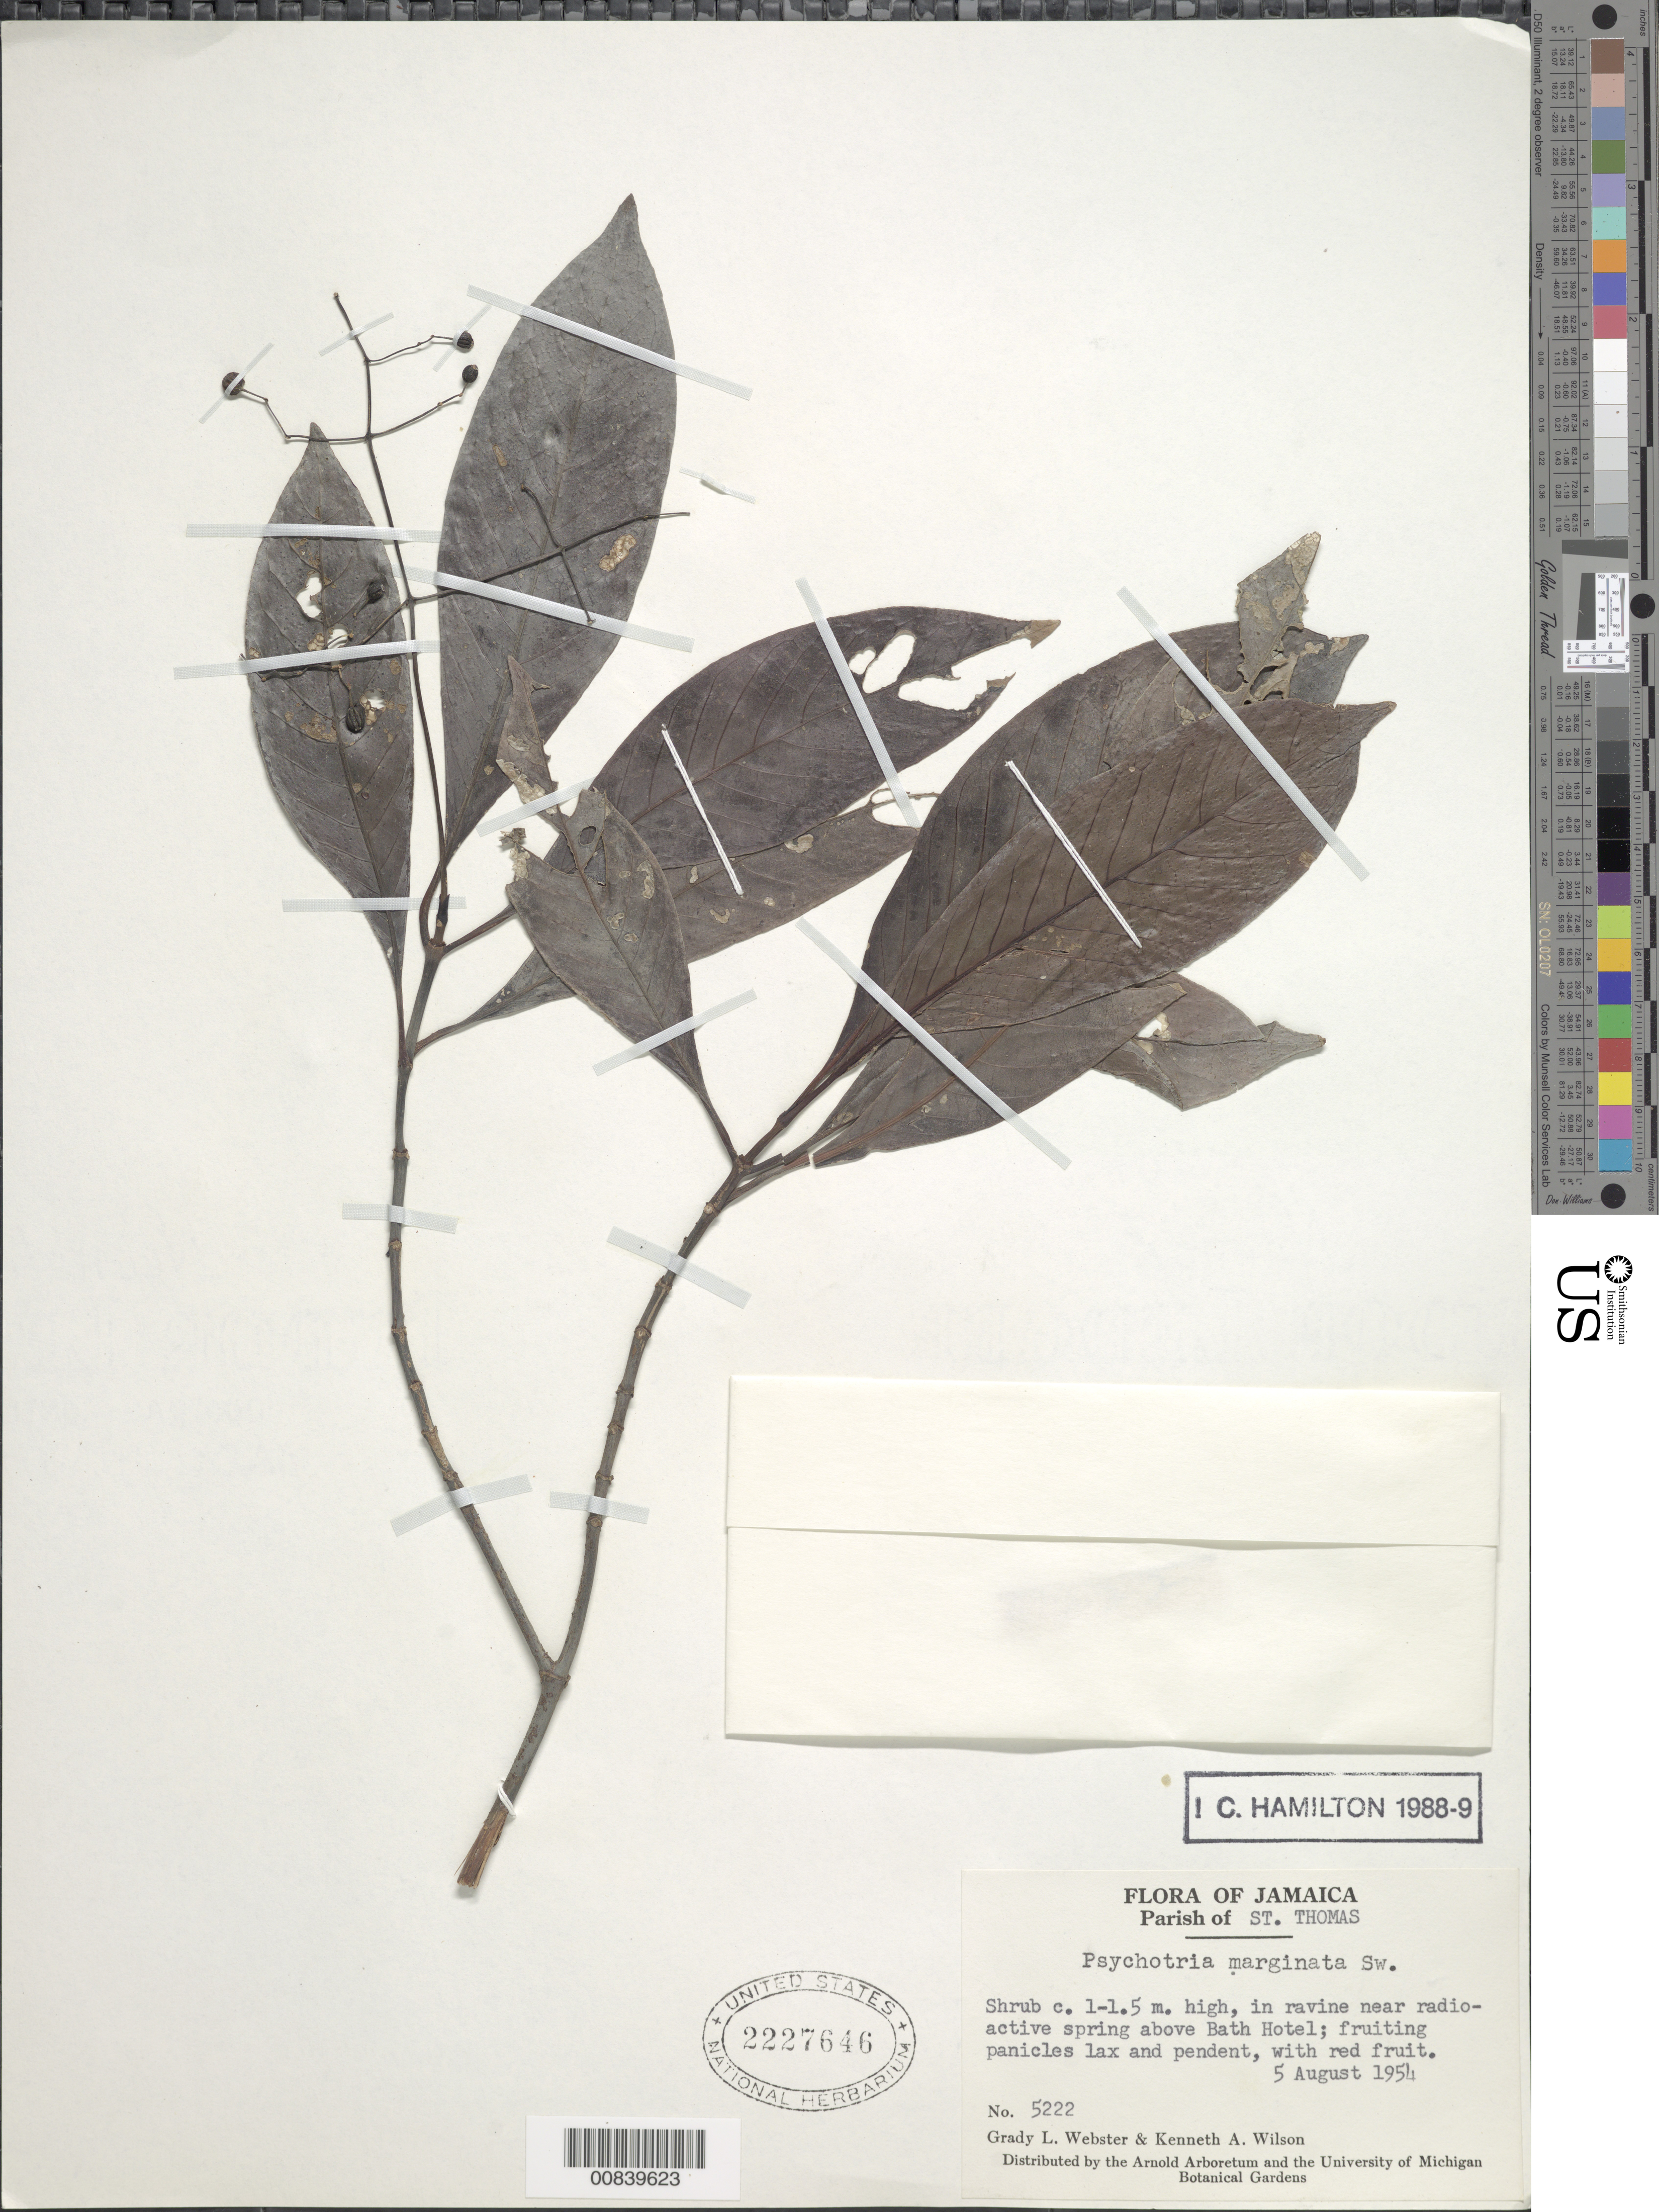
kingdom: Plantae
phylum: Tracheophyta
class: Magnoliopsida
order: Gentianales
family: Rubiaceae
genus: Margaritopsis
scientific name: Margaritopsis microdon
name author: (DC.) C.M. Taylor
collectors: G. L. Webster & K. A. Wilson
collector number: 5222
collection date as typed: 05 Aug 1954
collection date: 1954-08-05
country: Jamaica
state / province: Saint Thomas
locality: In ravine near radioactive spring above Bath Hotel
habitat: In ravine near spring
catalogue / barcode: US 2227646